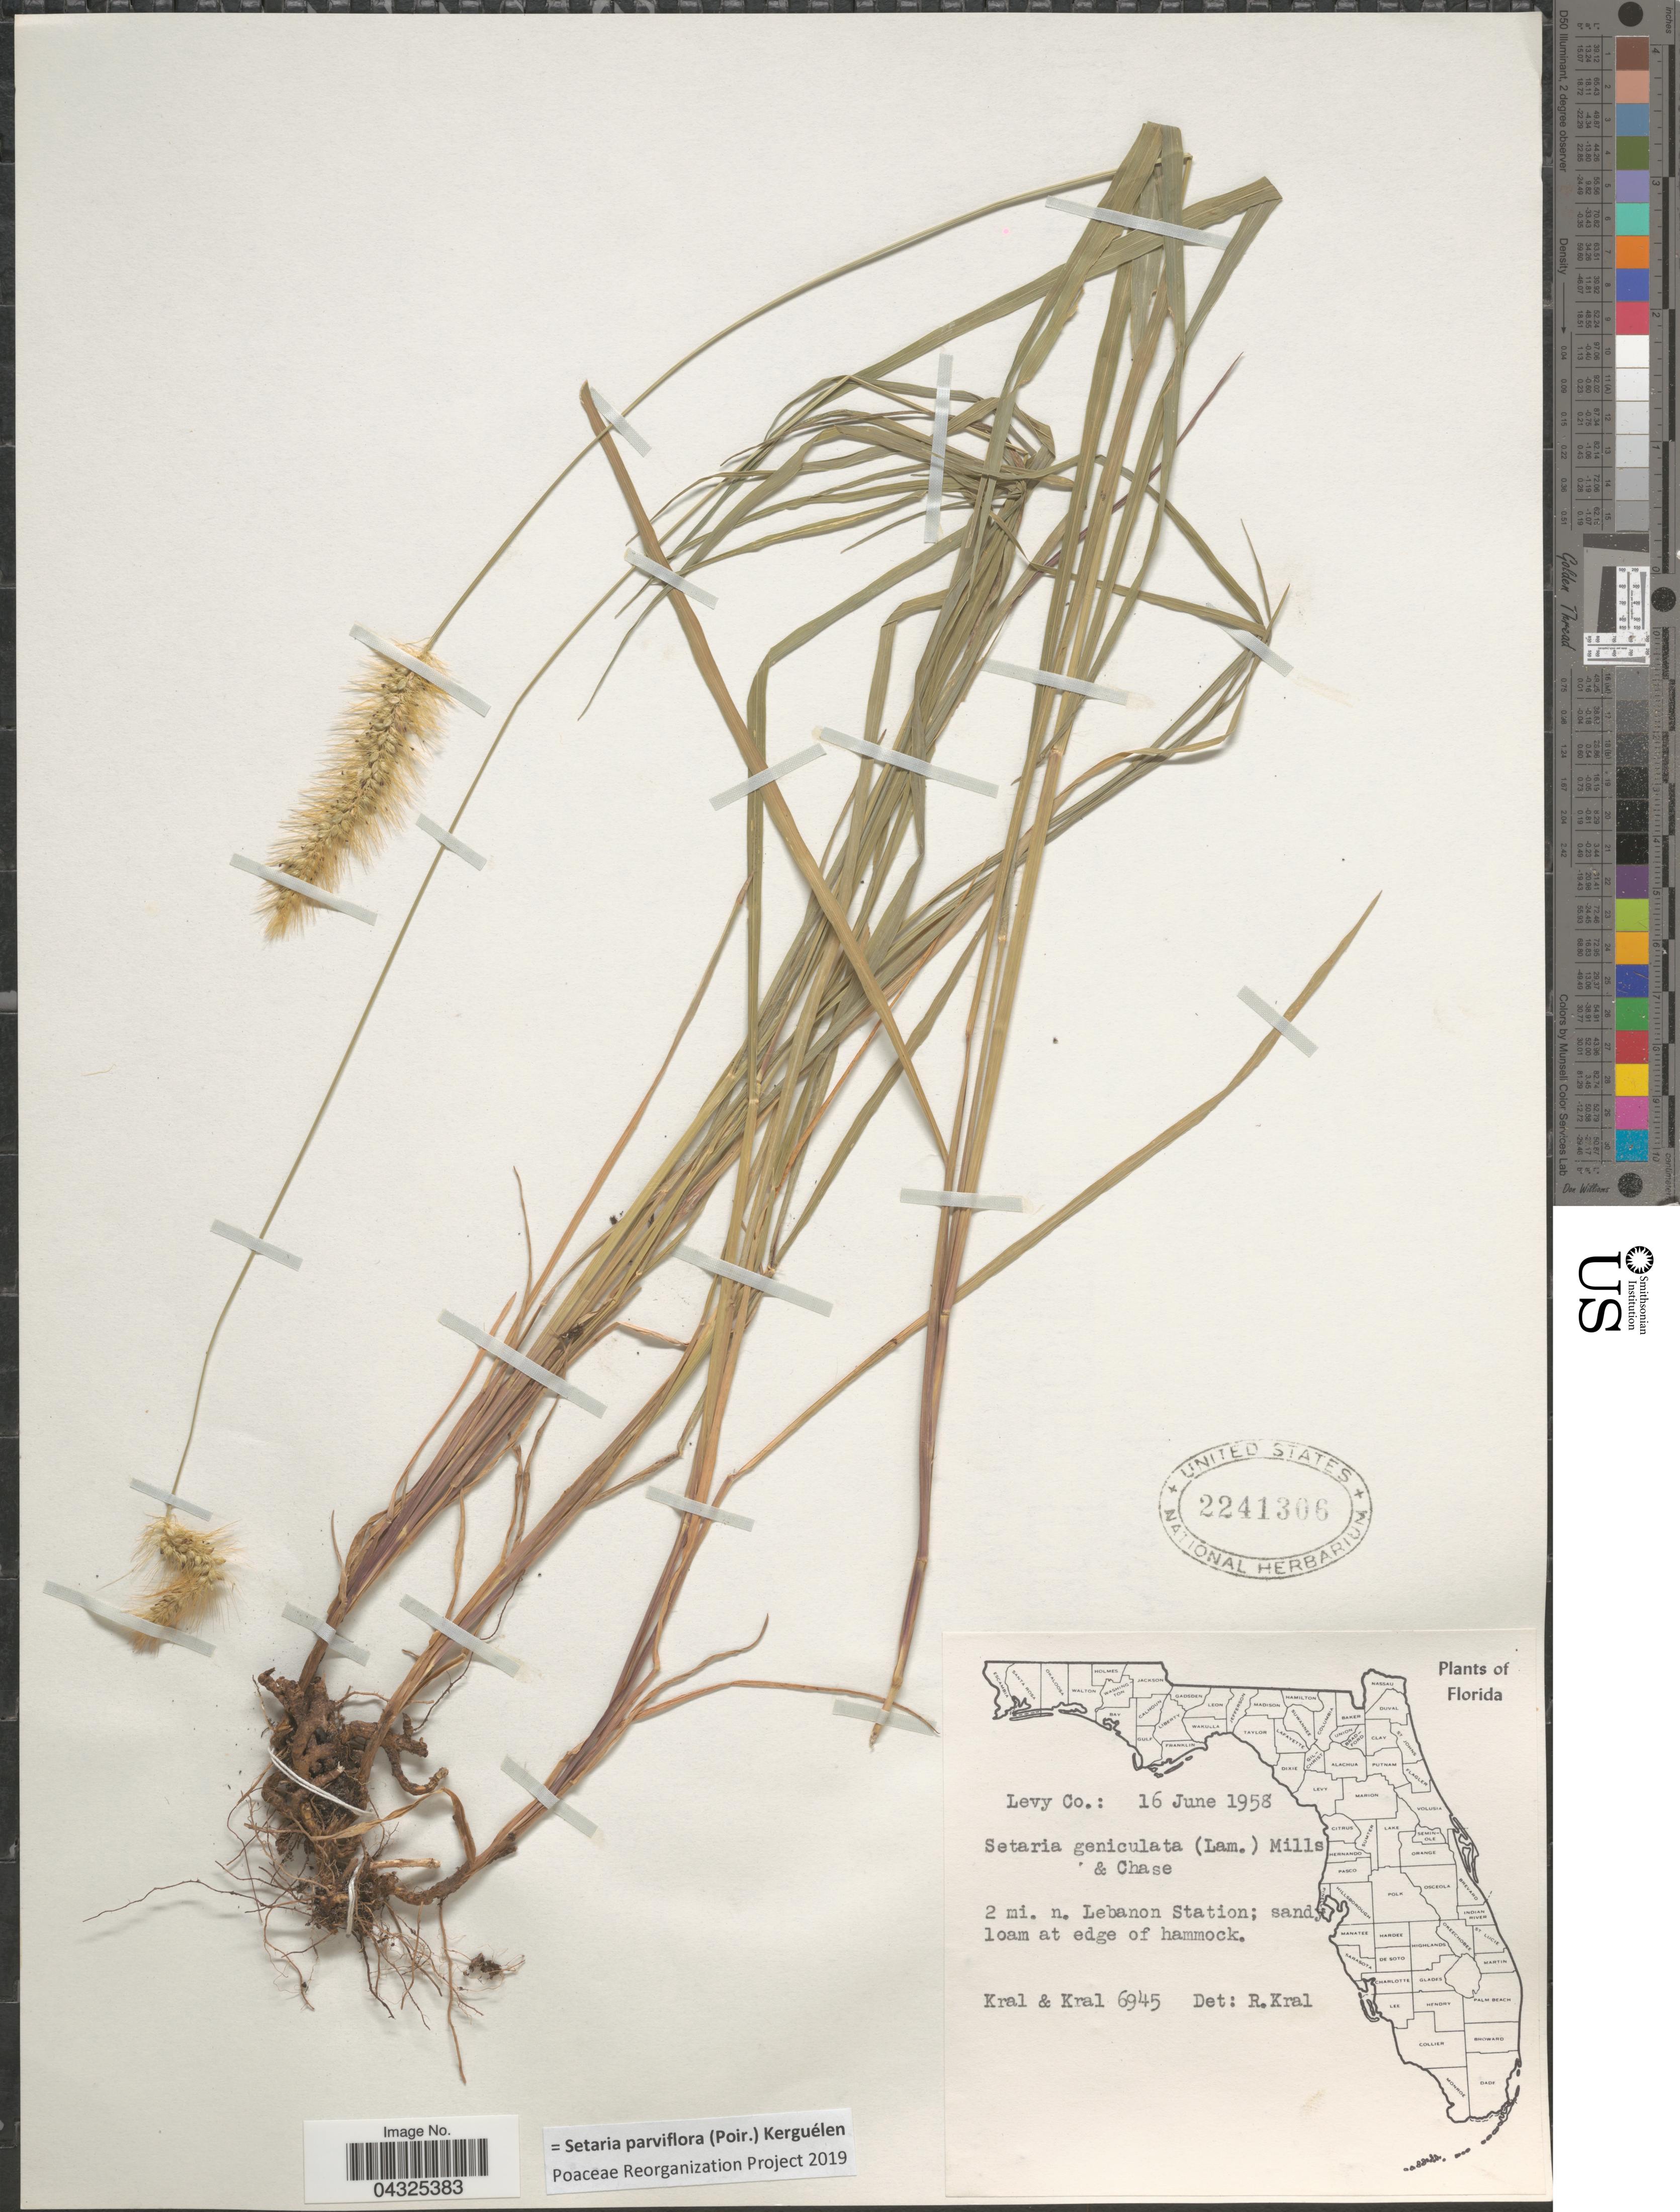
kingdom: Plantae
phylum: Tracheophyta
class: Liliopsida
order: Poales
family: Poaceae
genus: Setaria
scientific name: Setaria parviflora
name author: (Poir.) Kerguélen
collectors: -- Kral & -- Kral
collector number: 6945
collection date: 1958-06-16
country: United States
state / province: Florida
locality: Levy Co. 2 mi. n. Lebanon Station.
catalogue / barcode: US 2241306